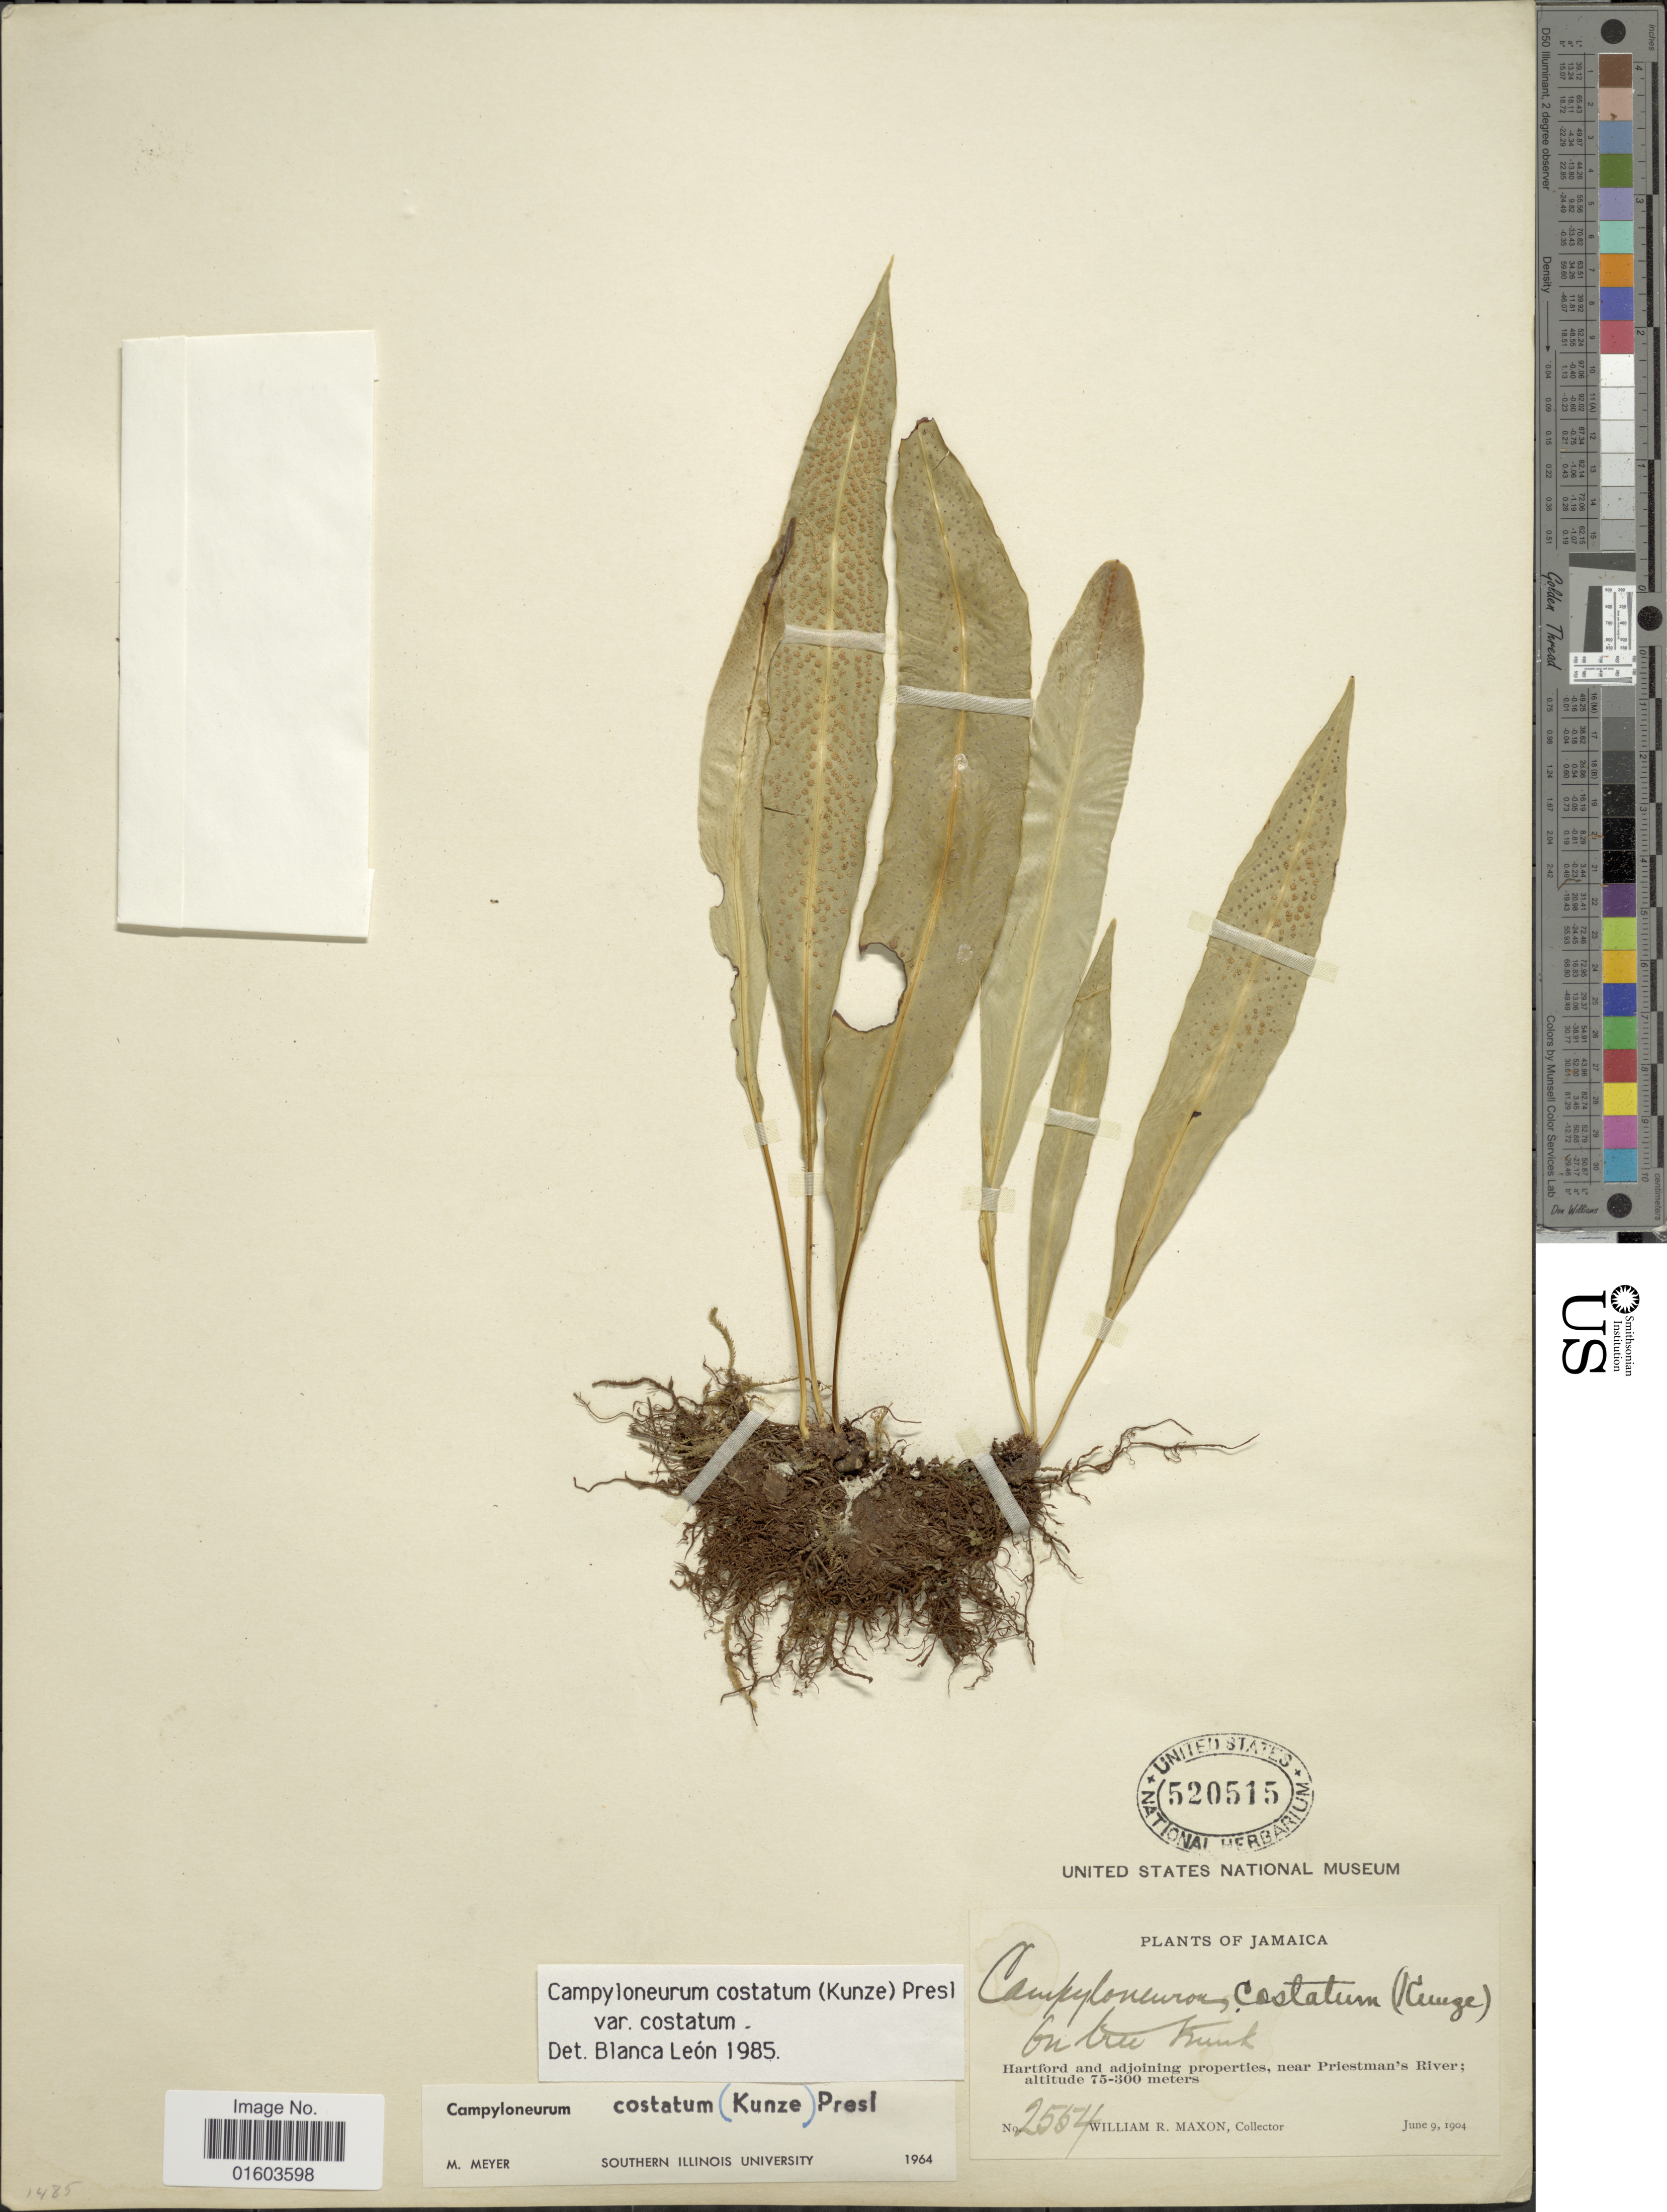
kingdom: Plantae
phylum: Tracheophyta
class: Polypodiopsida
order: Polypodiales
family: Polypodiaceae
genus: Campyloneurum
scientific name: Campyloneurum costatum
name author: (Kunze) C. Presl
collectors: W. R. Maxon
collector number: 2554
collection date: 1904-06-09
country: Jamaica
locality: Hartford and adjoining properties, near Priestman's River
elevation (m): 75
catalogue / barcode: US 520515